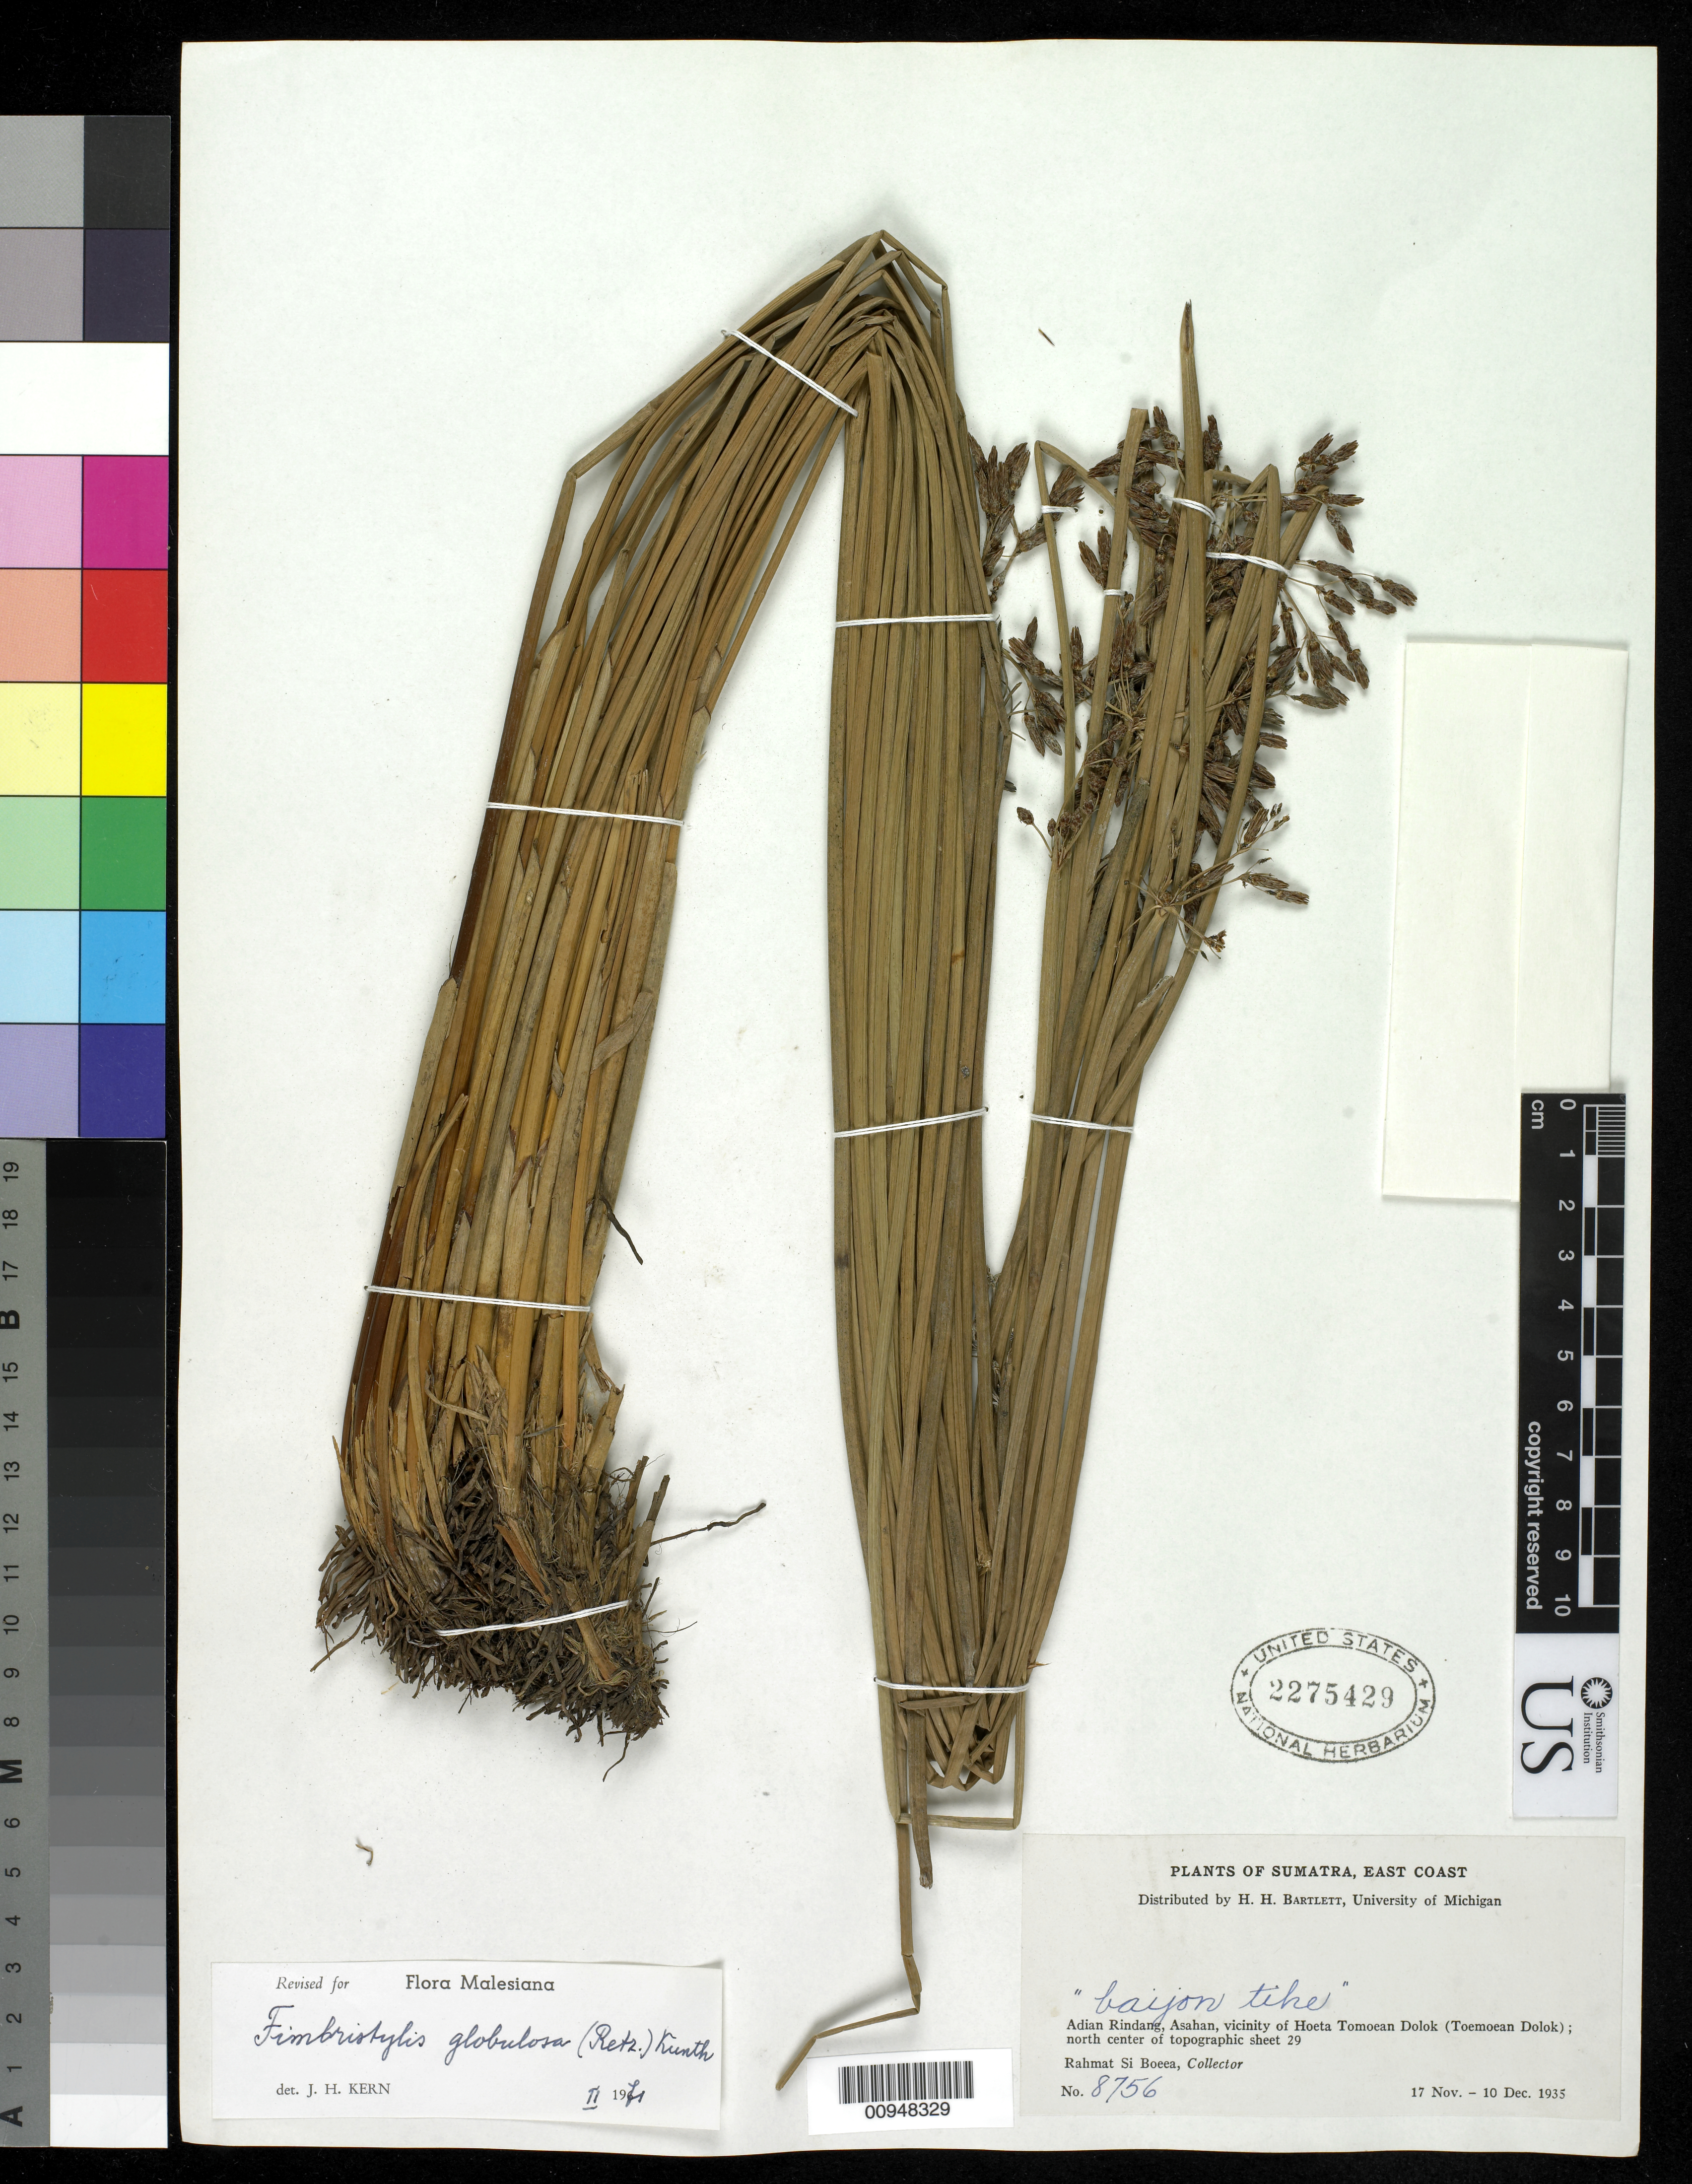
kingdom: Plantae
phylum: Tracheophyta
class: Liliopsida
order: Poales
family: Cyperaceae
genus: Fimbristylis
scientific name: Fimbristylis umbellaris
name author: (Lam.) Vahl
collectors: Rahmat Si Boeea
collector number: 8756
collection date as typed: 17 Nov 1935 to 10 Dec 1935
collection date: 1935-11-17/1935-12-10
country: Indonesia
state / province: Sumatra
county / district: Aceh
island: Sumatra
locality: Adian Rindang, Asahan, vicinity of Hoeta Tomean Dolok (Toemoean Dolok).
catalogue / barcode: US 2275429